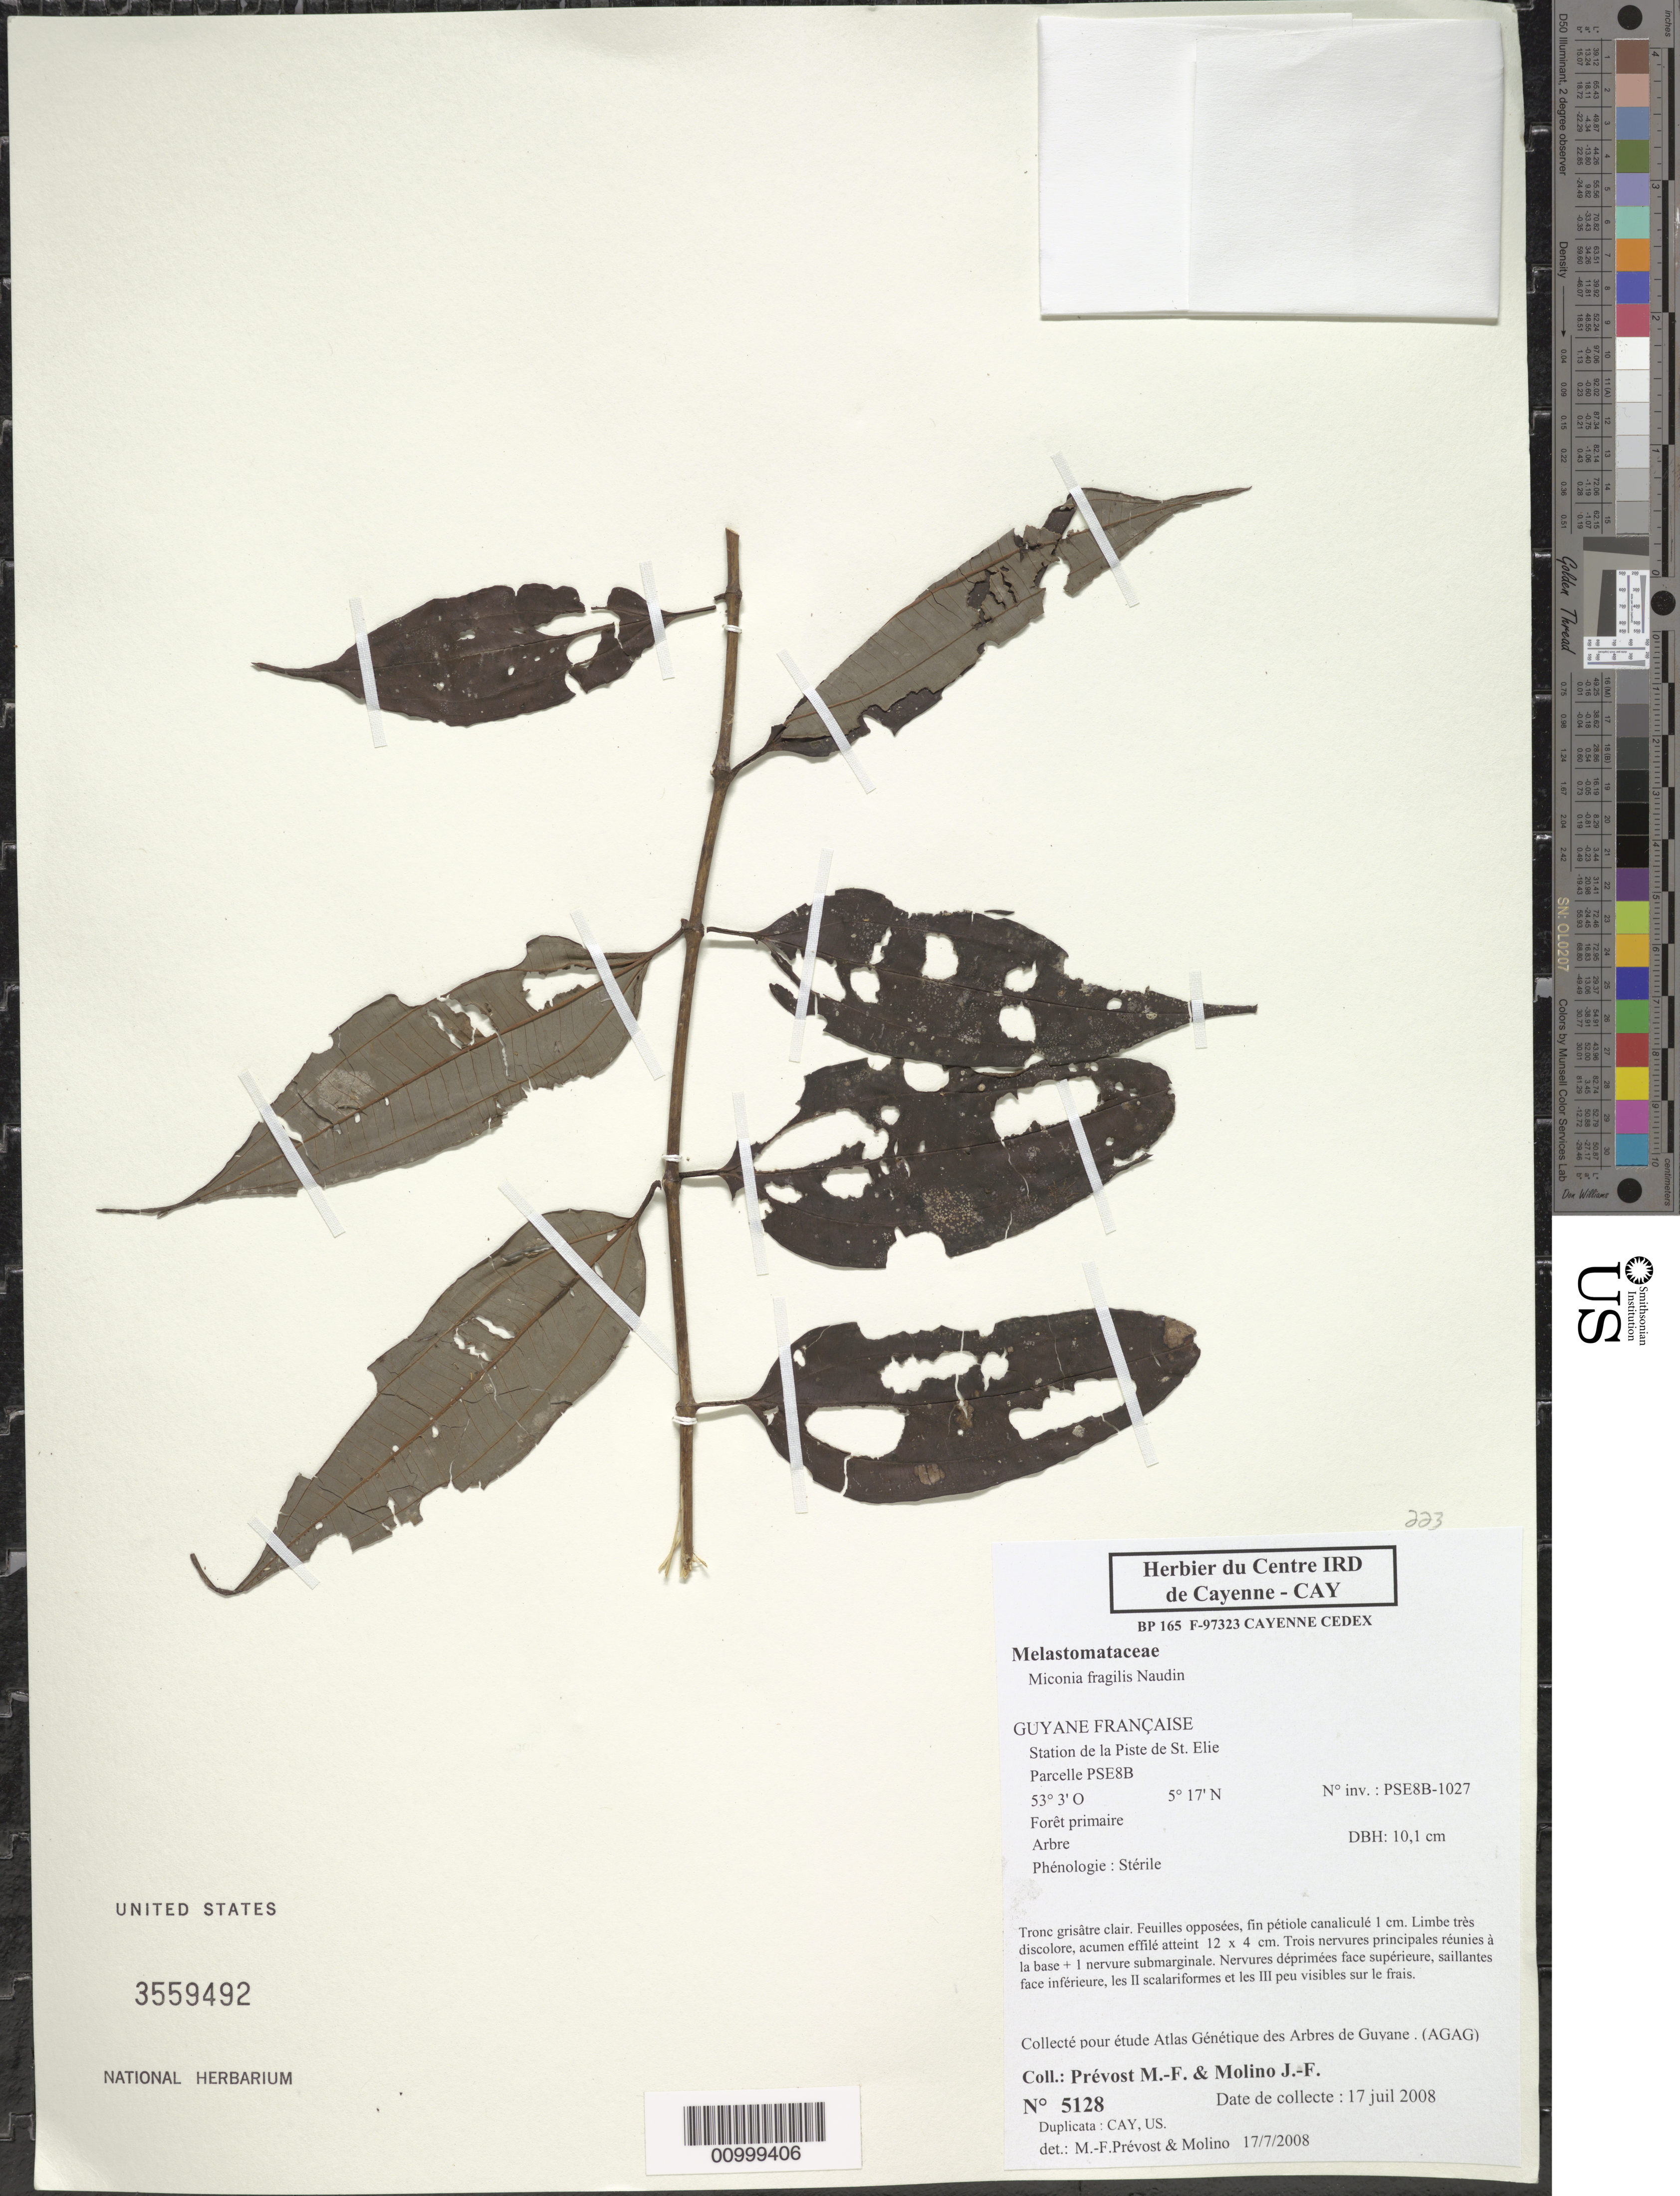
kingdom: Plantae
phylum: Tracheophyta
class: Magnoliopsida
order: Myrtales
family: Melastomataceae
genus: Miconia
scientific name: Miconia fragilis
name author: Naudin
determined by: Prévost, M.-F.; Molino, J. F.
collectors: M.-F. Prévost & J. Molino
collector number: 5128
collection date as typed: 17-Jul-08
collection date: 2008-07-17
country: French Guiana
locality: Station de la Piste de St. Elie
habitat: Foret primaire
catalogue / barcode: US 3559492